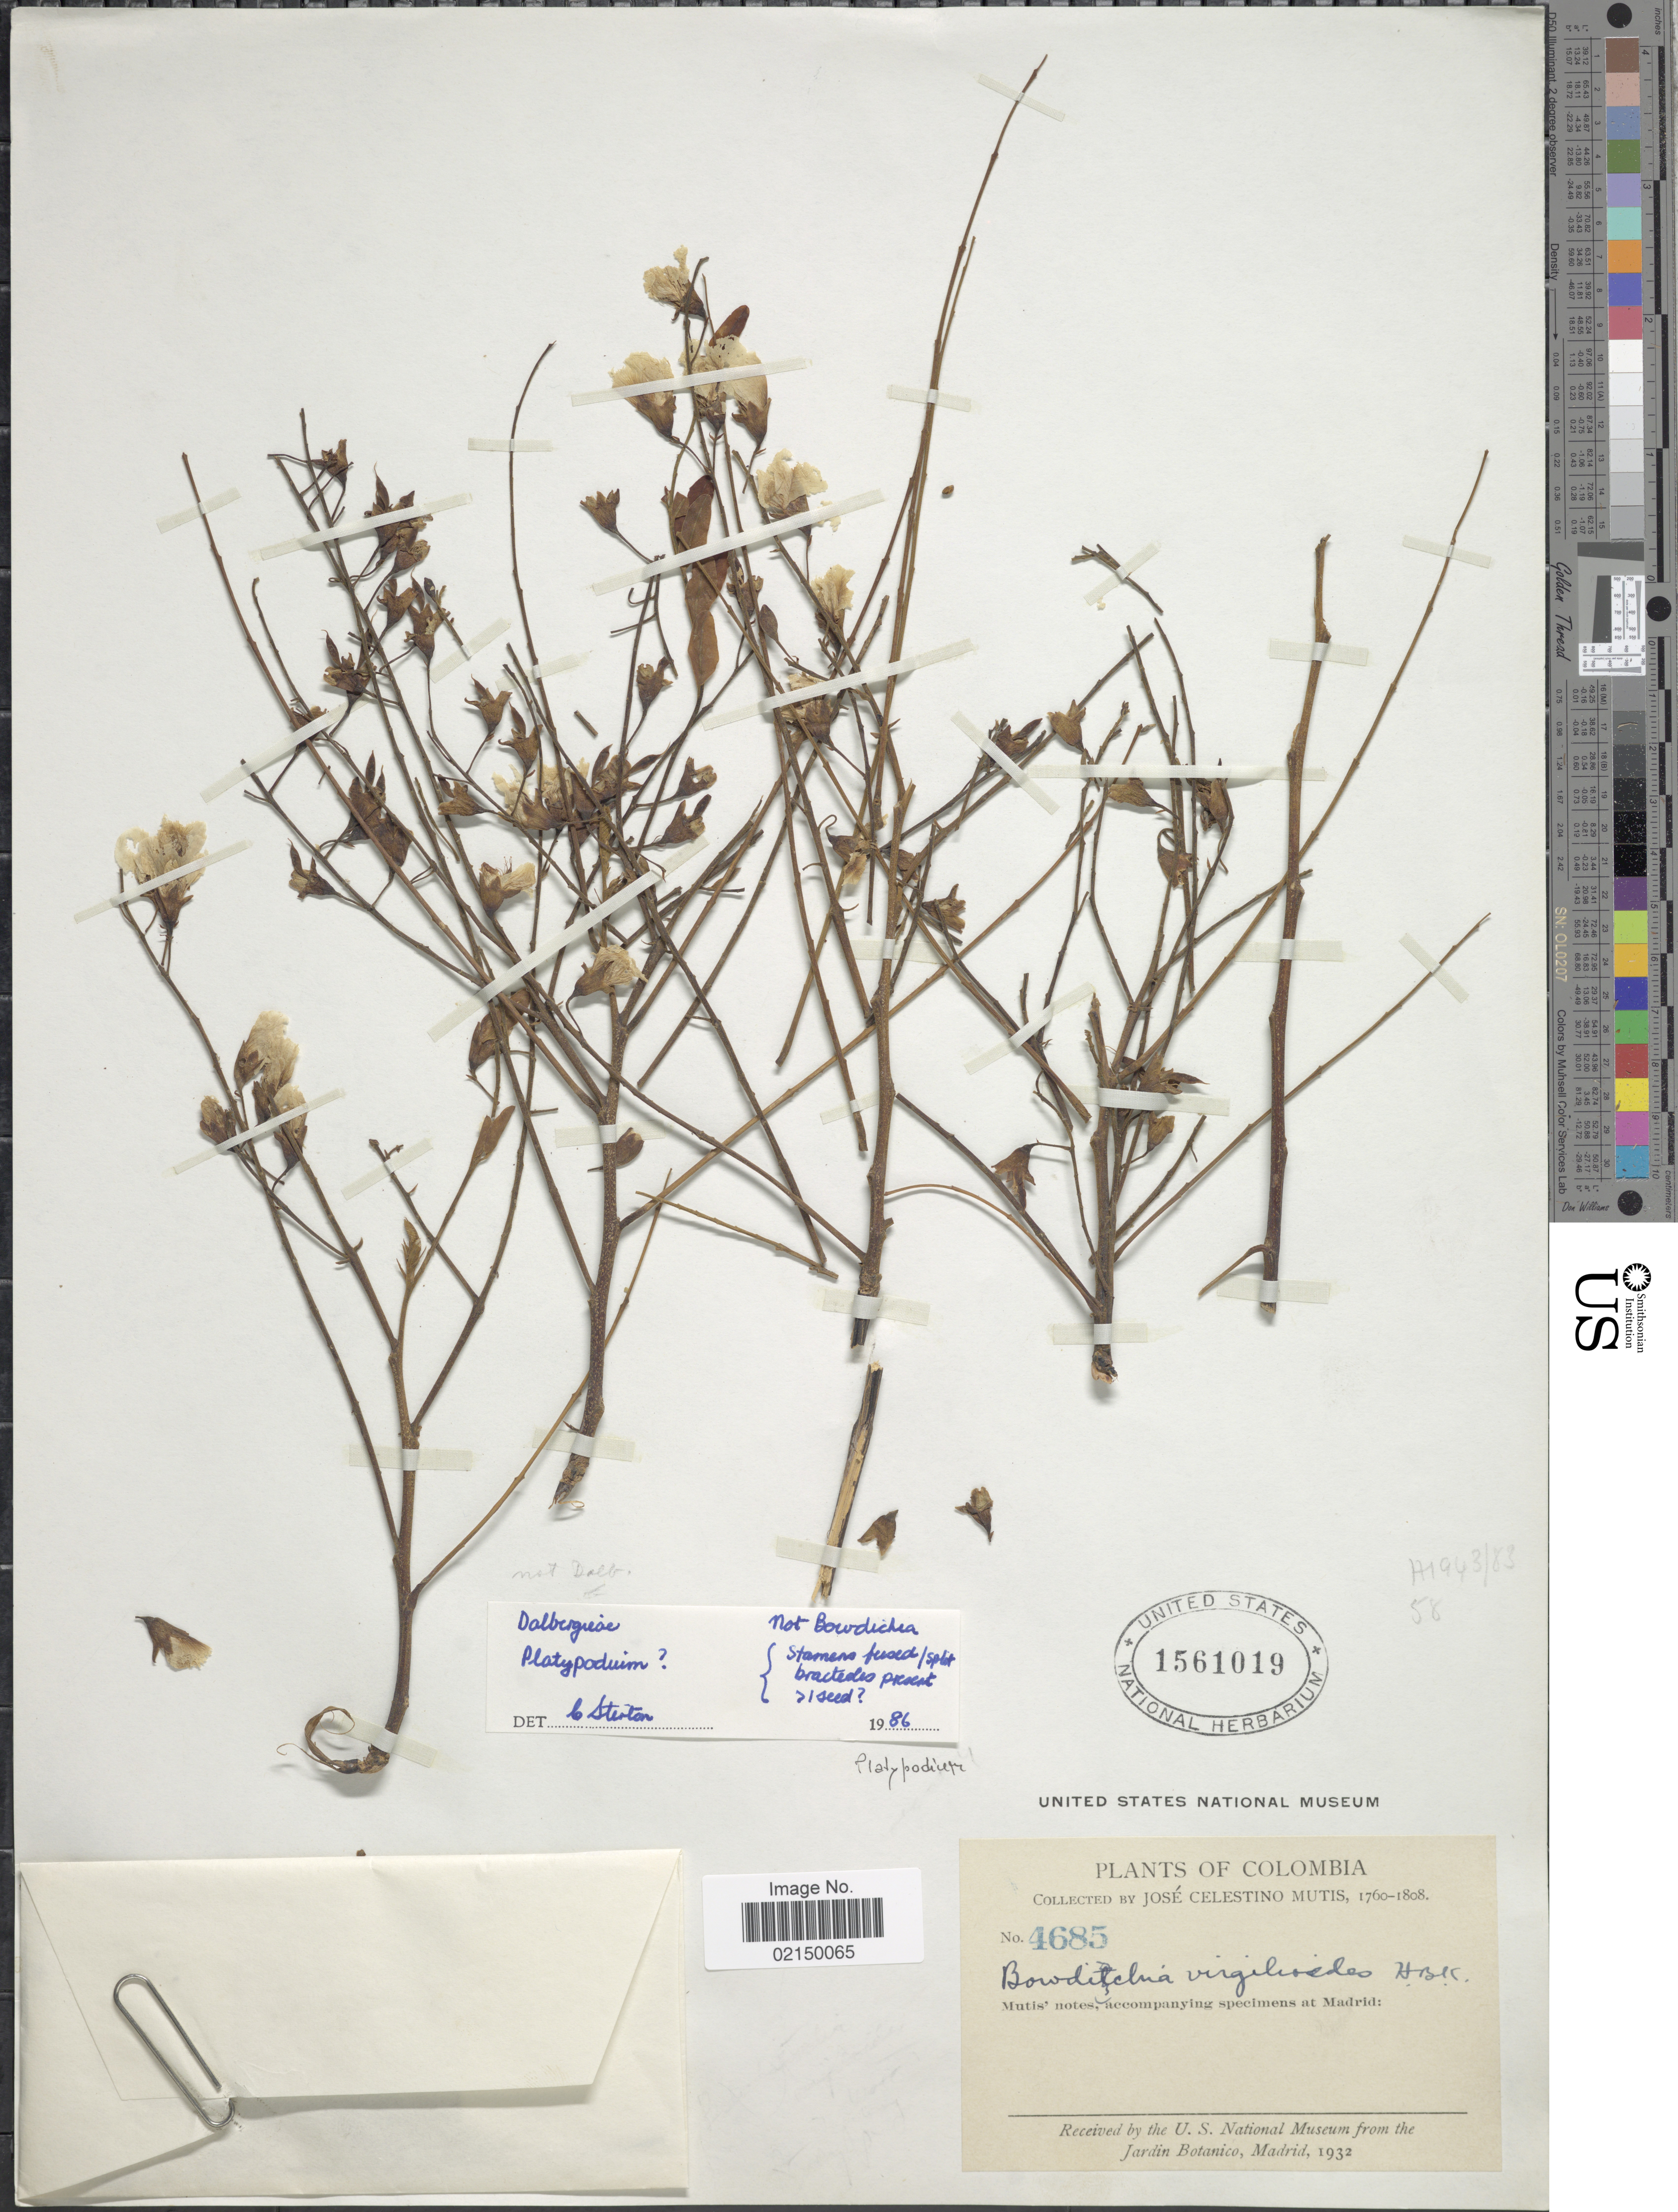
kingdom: Plantae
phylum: Tracheophyta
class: Magnoliopsida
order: Fabales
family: Fabaceae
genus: Platypodium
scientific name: Platypodium sp.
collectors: J. C. B. Mutis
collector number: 4685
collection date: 1760/1808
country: Colombia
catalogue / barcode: US 1561019